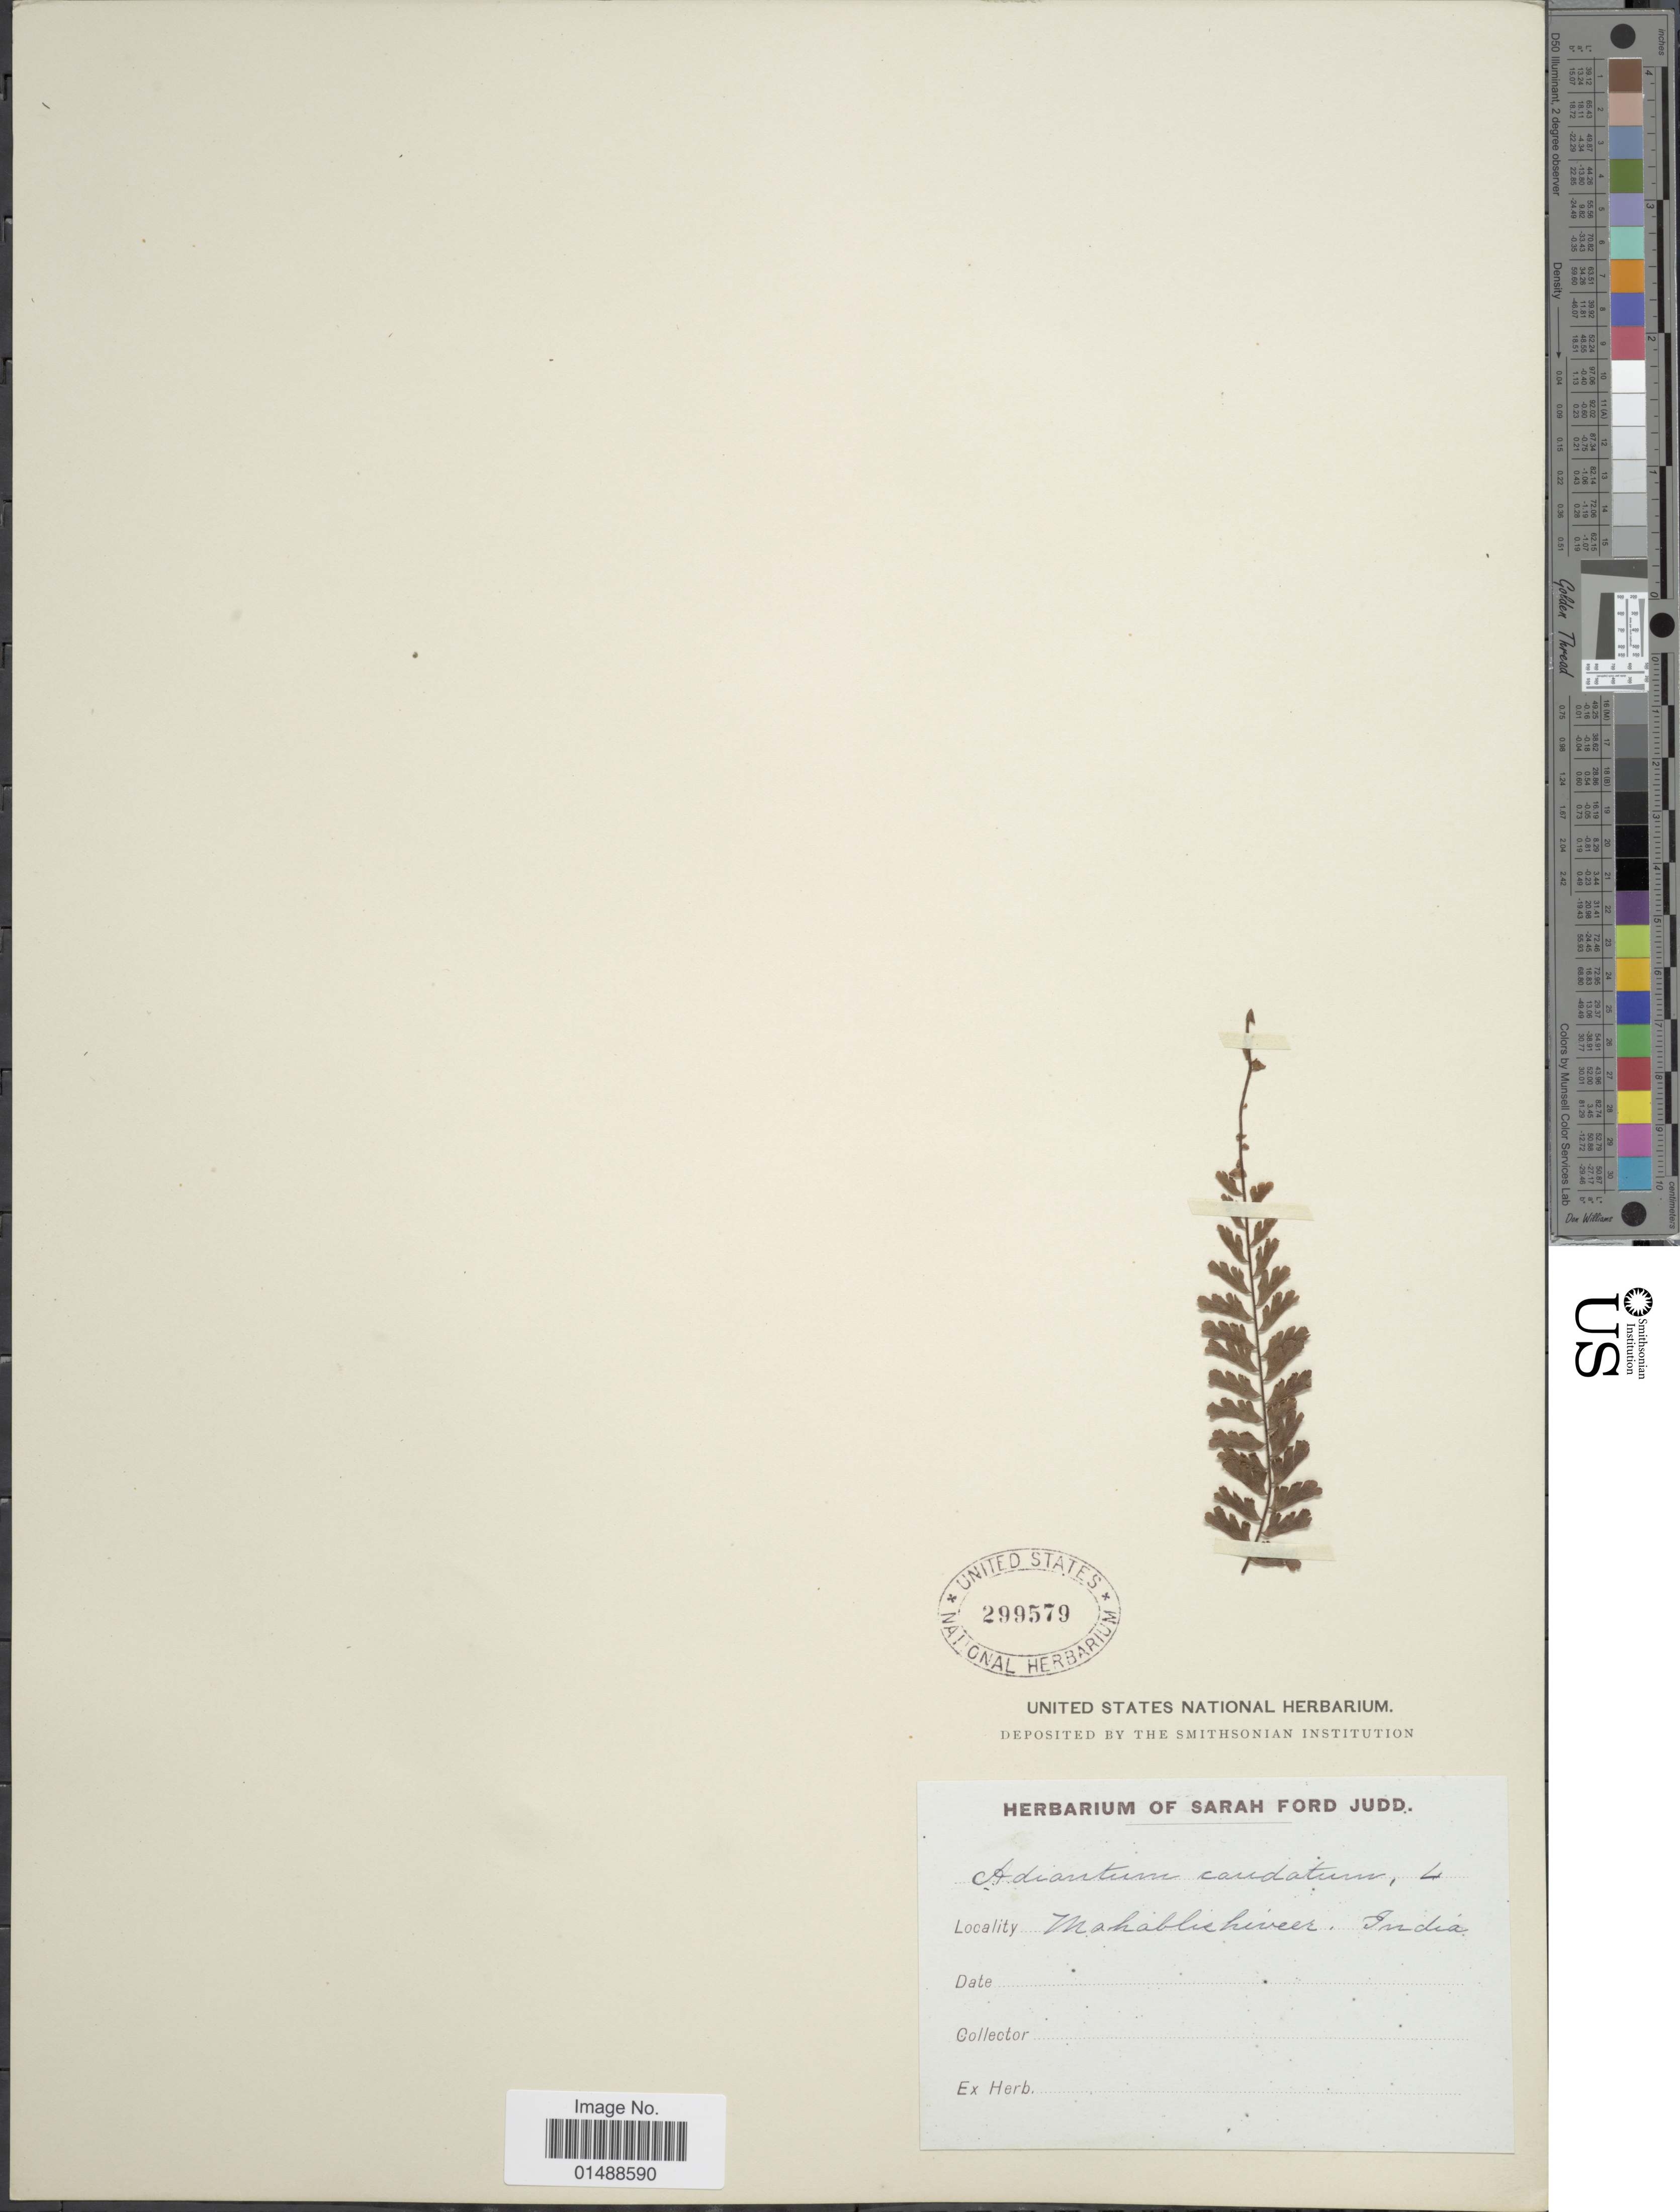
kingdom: Plantae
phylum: Tracheophyta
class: Polypodiopsida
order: Polypodiales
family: Pteridaceae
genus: Adiantum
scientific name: Adiantum incisum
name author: Forssk.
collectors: ex herb. Sarah Ford Judd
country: India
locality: Mahabliehiveer, India.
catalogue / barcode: US 299579